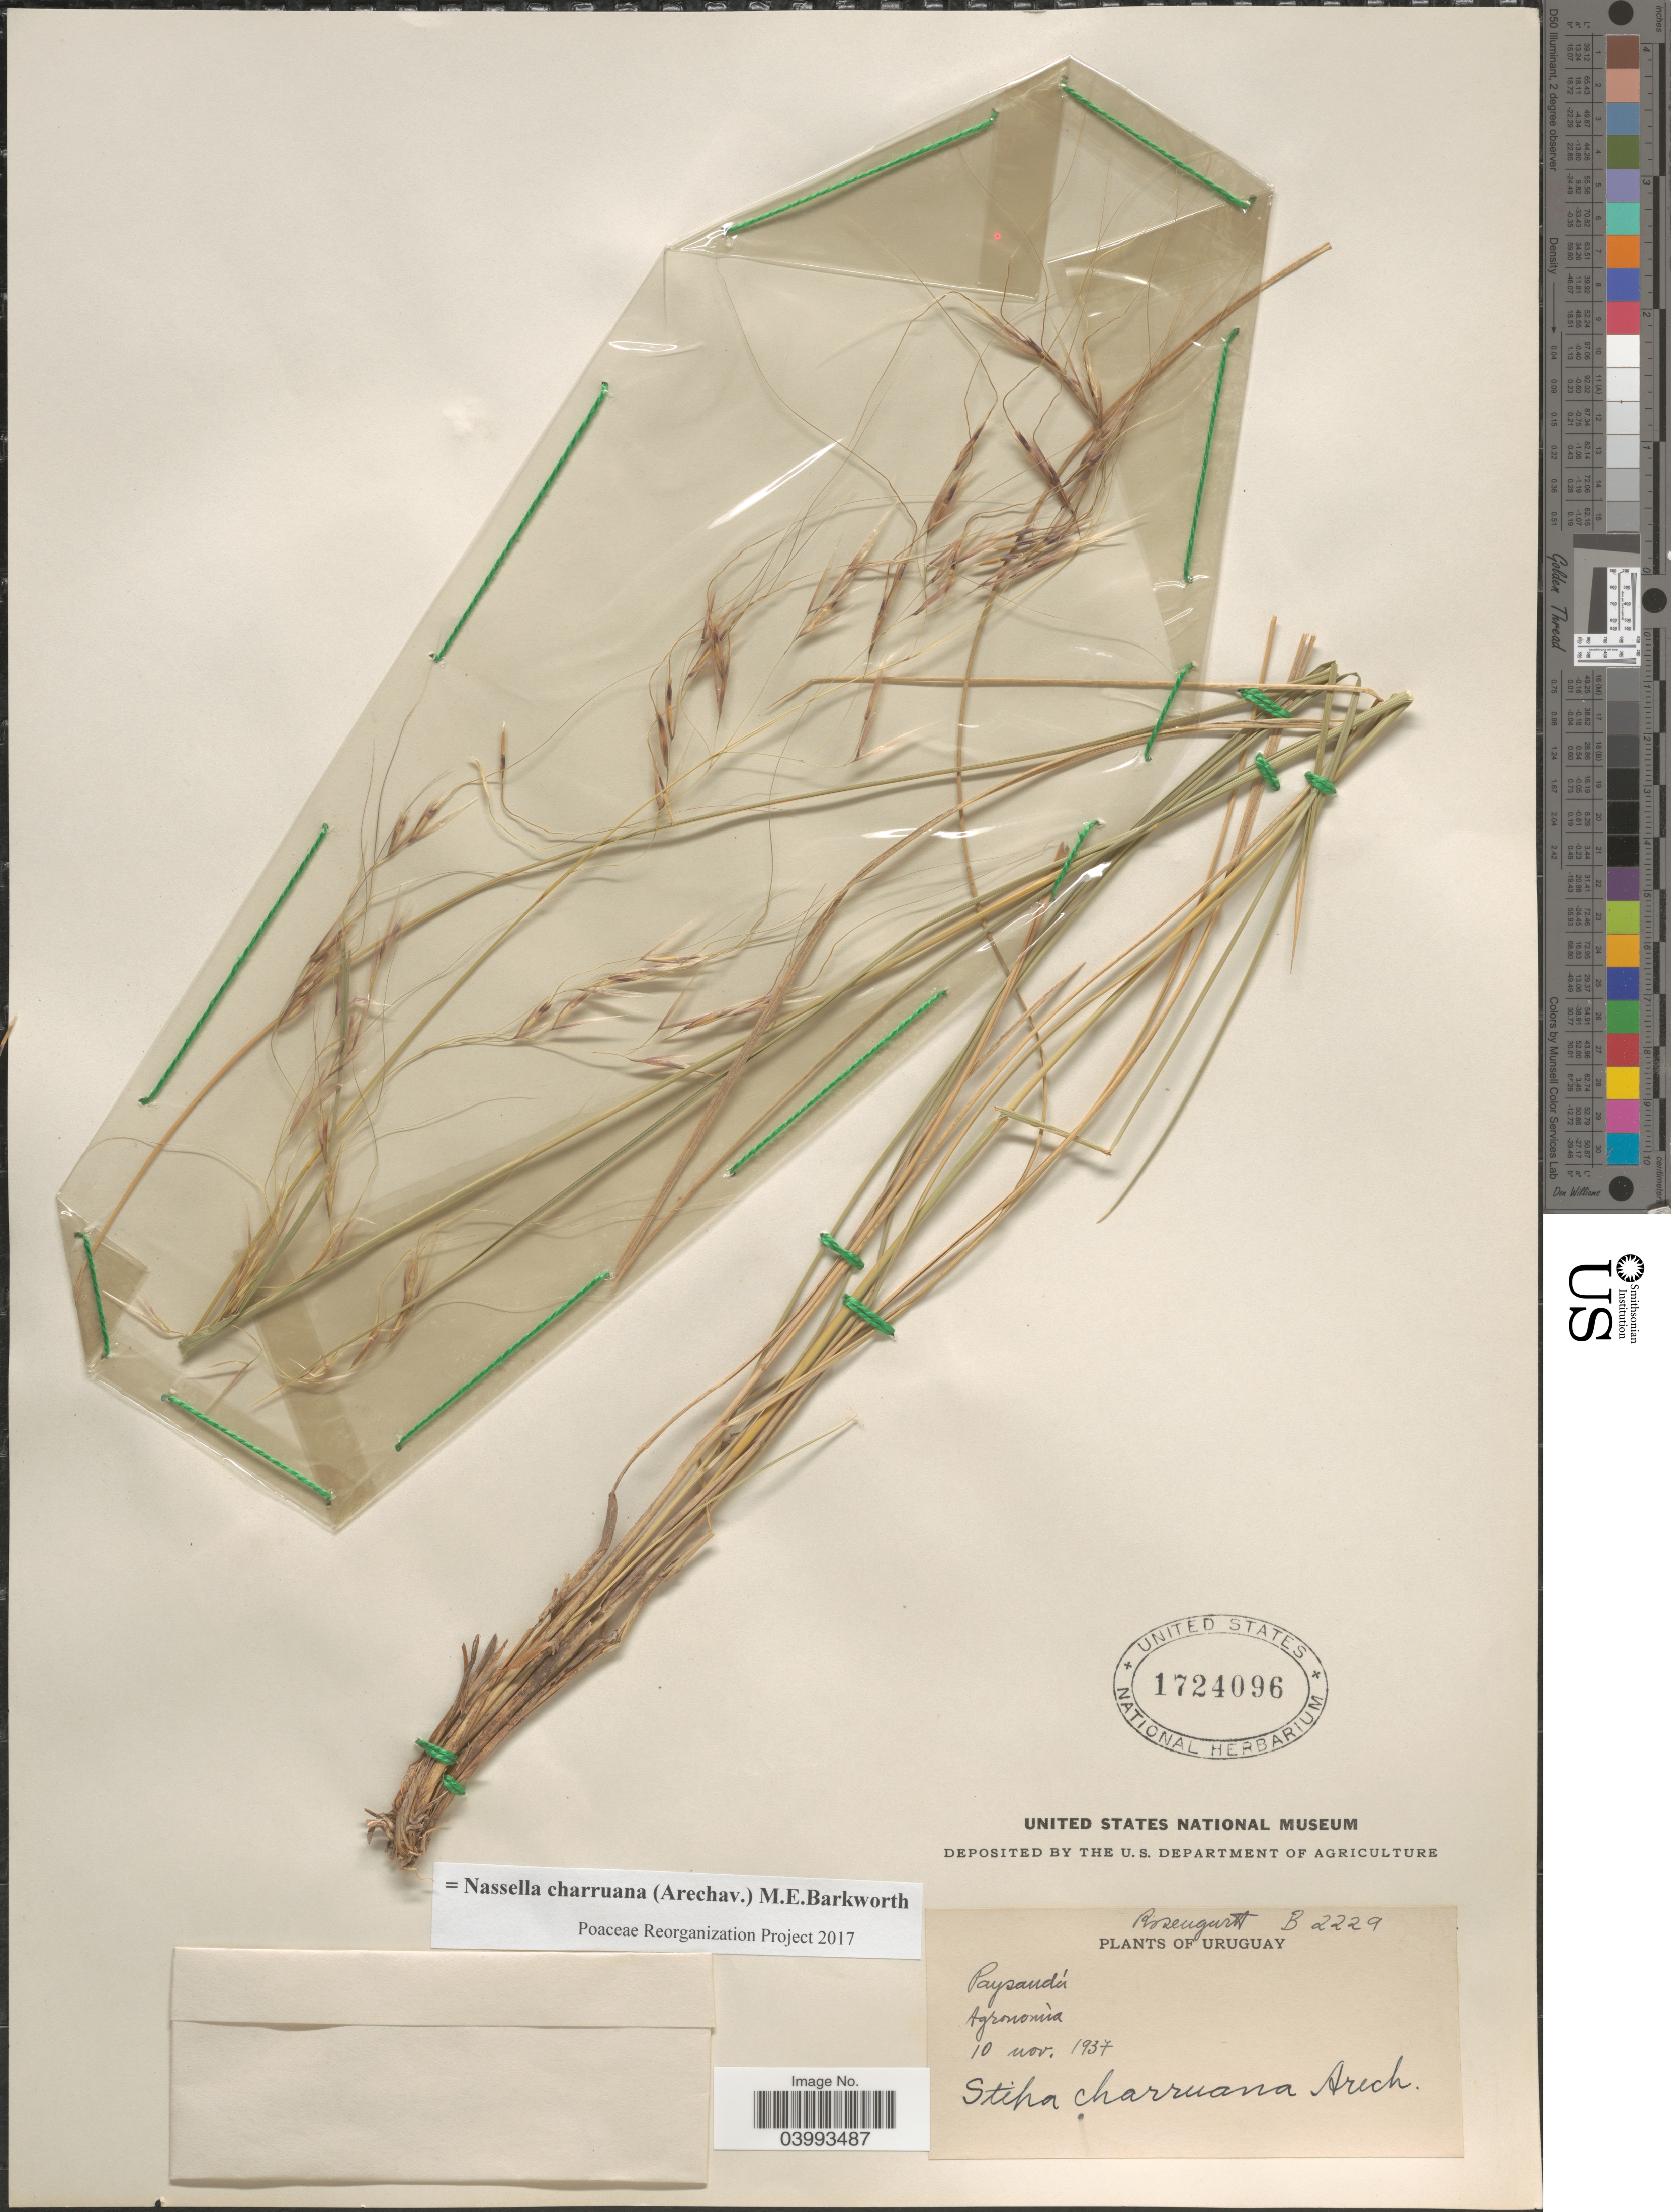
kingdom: Plantae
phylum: Tracheophyta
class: Liliopsida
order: Poales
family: Poaceae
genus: Nassella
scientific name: Nassella charruana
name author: (Arechav.) Barkworth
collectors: Rosengurtt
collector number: B 2229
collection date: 1937-11-10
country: Uruguay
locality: Paysandú. Agronomìa.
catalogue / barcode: US 1724096